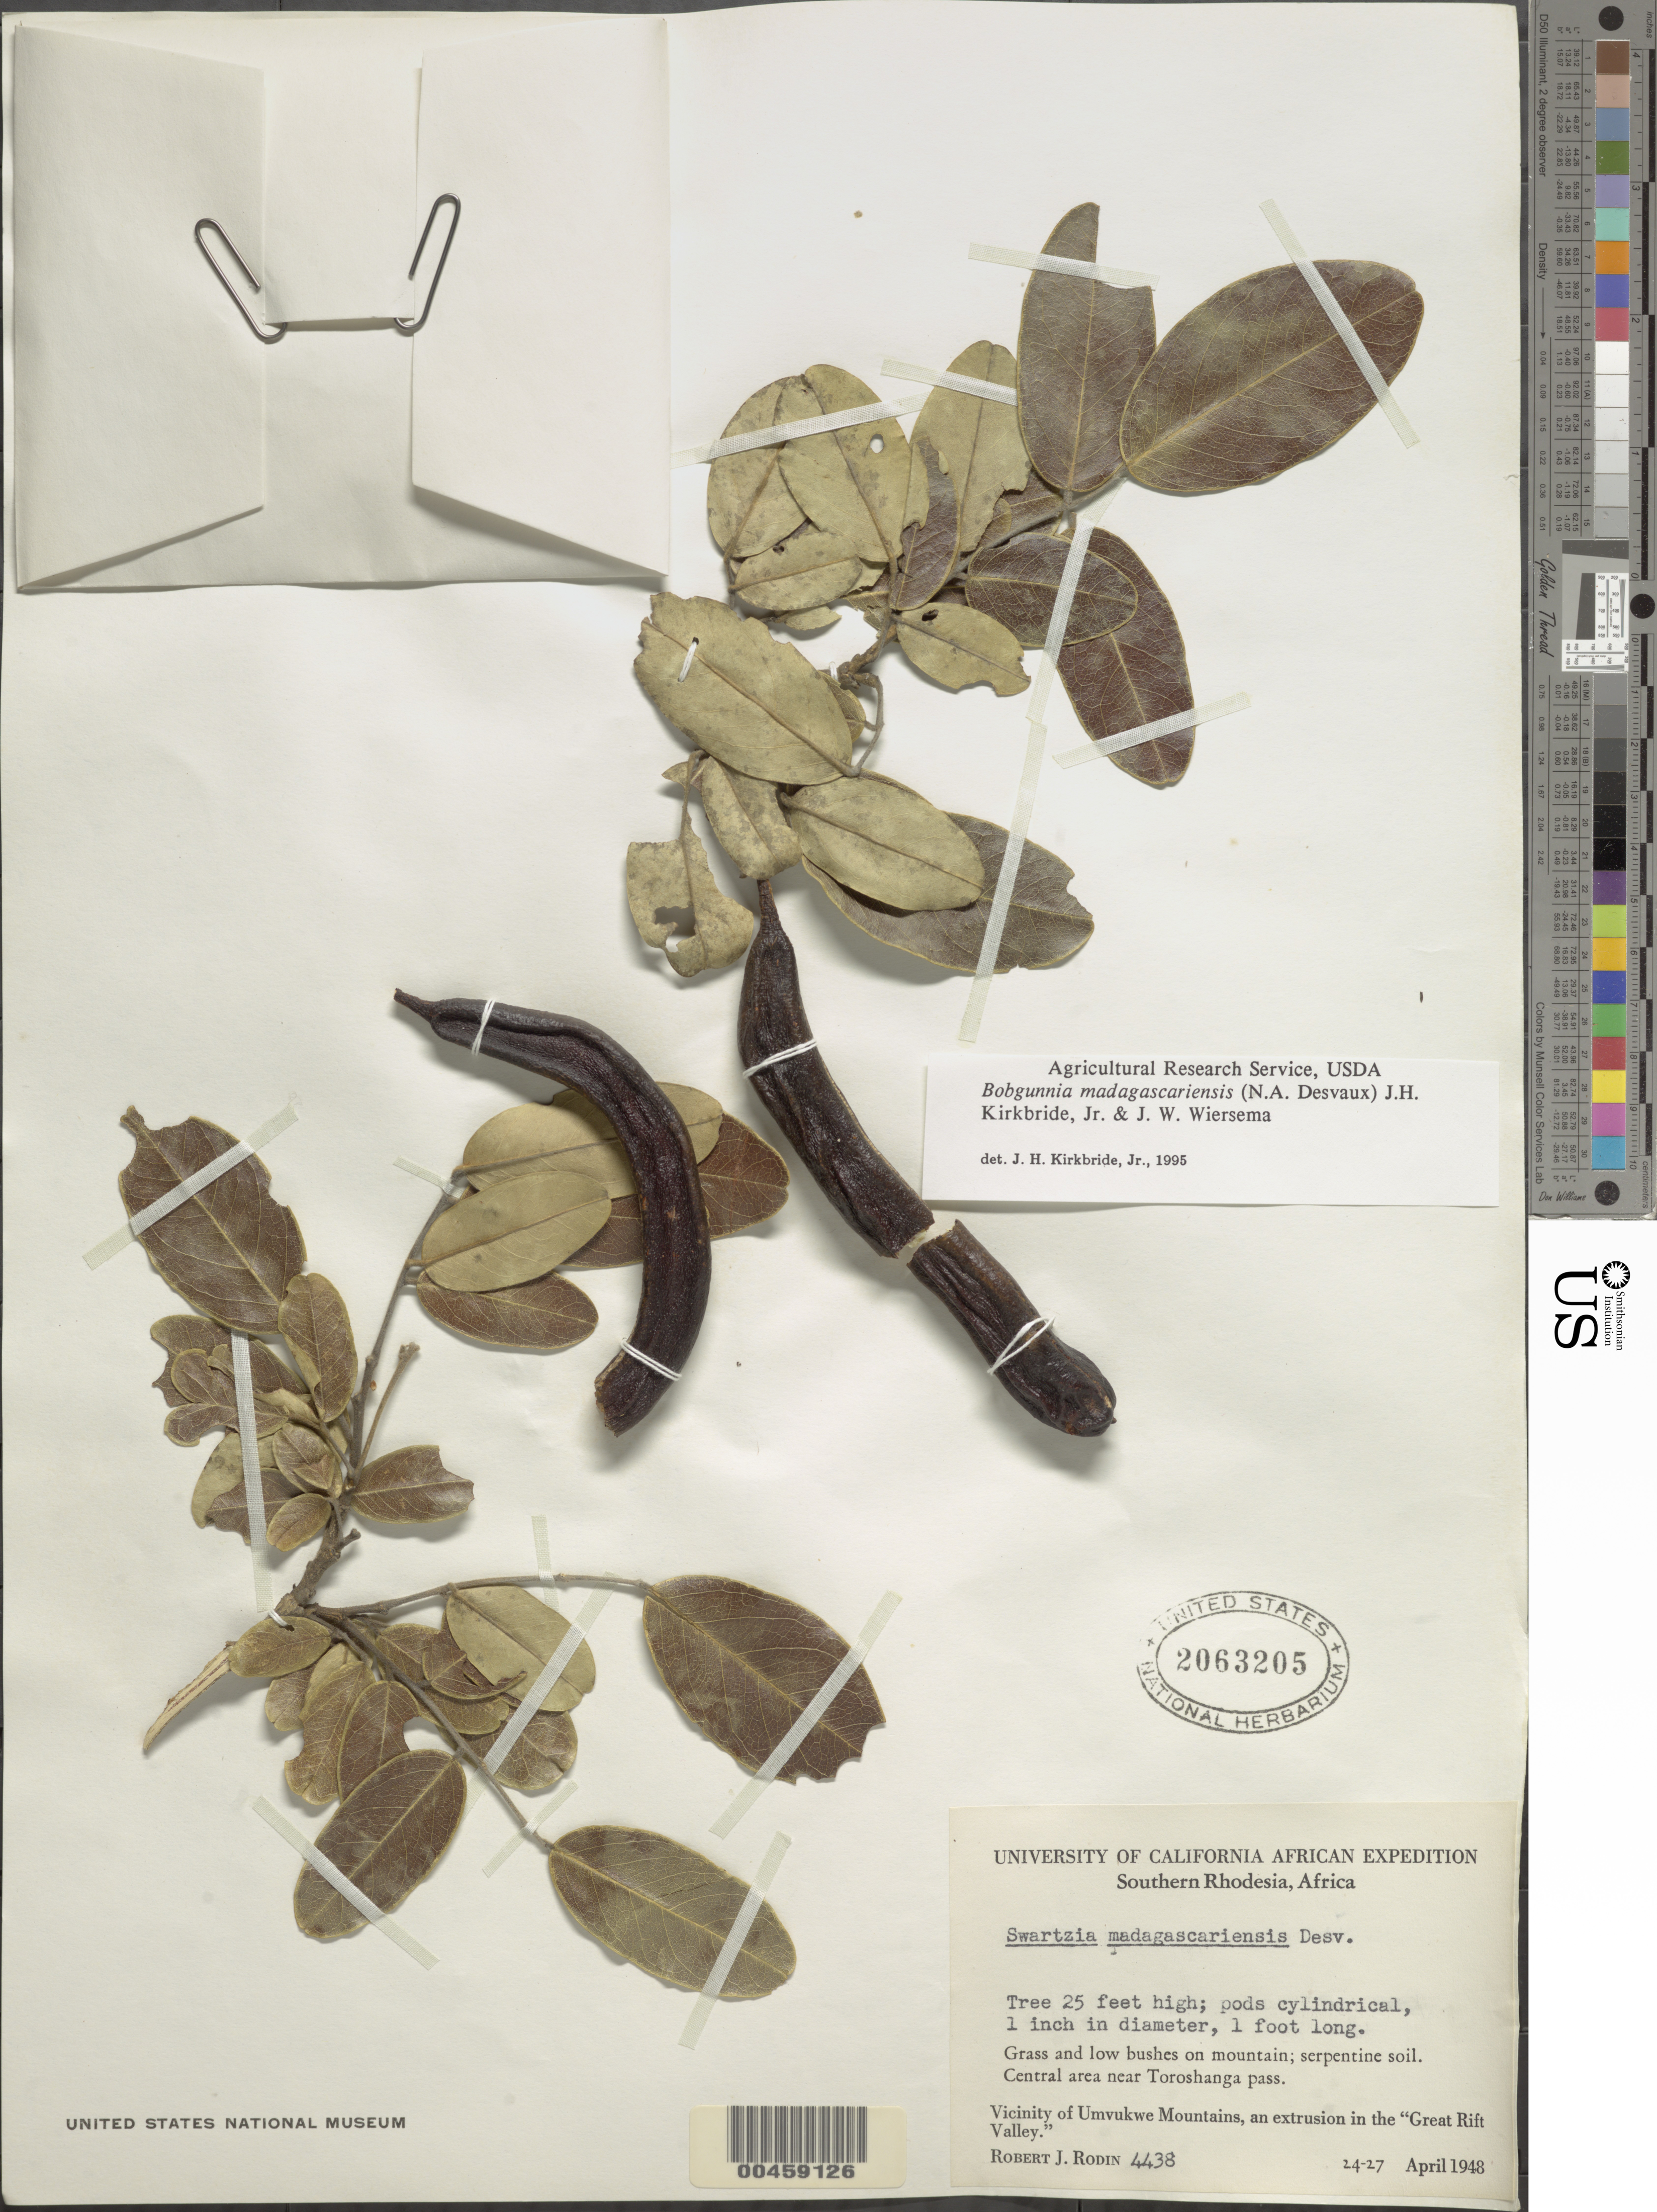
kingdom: Plantae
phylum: Tracheophyta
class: Magnoliopsida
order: Fabales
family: Fabaceae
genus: Bobgunnia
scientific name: Bobgunnia madagascarensis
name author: (Desv.) J.H. Kirkbr. & Wiersema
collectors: R. J. Rodin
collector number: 4438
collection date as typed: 24 Apr 1948 to 27 Apr 1948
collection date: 1948-04-24/1948-04-27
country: Zimbabwe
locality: Umvukwe mtns., near toroshanga pass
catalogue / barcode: US 2063205